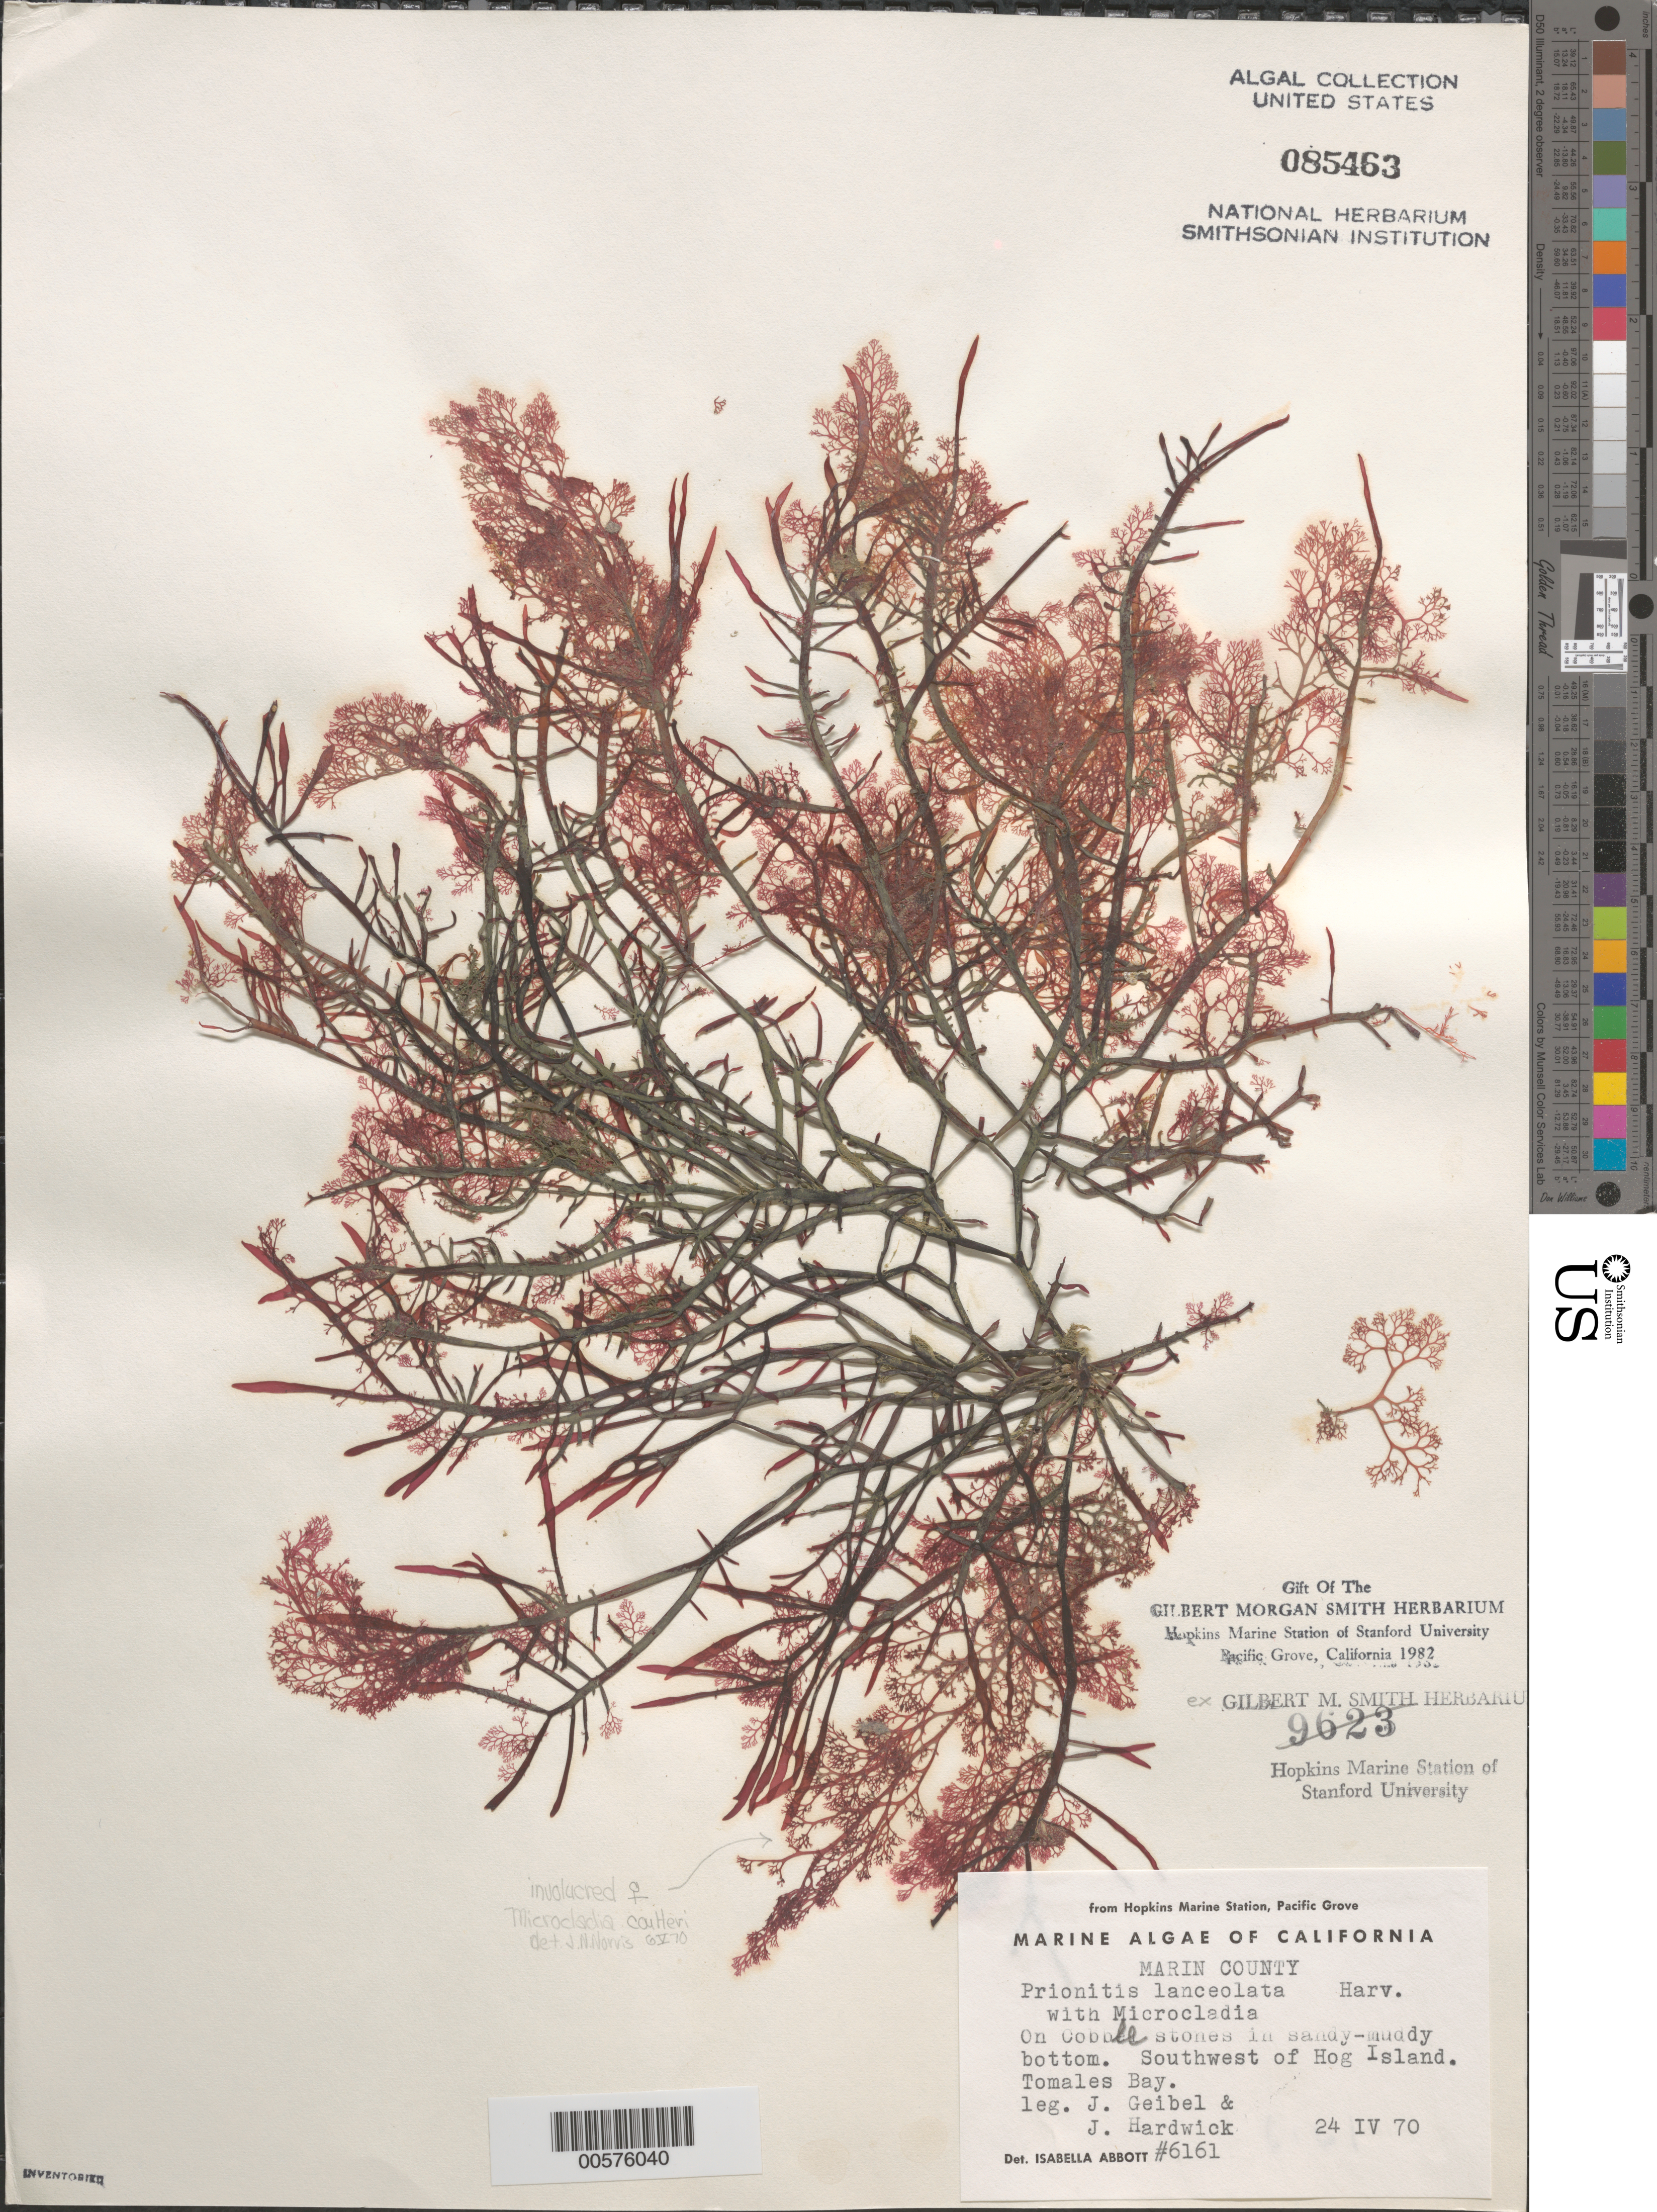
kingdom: Plantae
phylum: Rhodophyta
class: Florideophyceae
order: Cryptonemiales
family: Cryptonemiaceae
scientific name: Prionitis lanceolata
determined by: Abbott, Isabella A.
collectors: J. Geibel & J. Hardwick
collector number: IAA 6161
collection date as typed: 24 Apr 1970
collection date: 1970-04-24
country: United States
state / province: California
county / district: Marin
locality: Tomales Bay, southwest of Hog Island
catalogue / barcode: US 85463